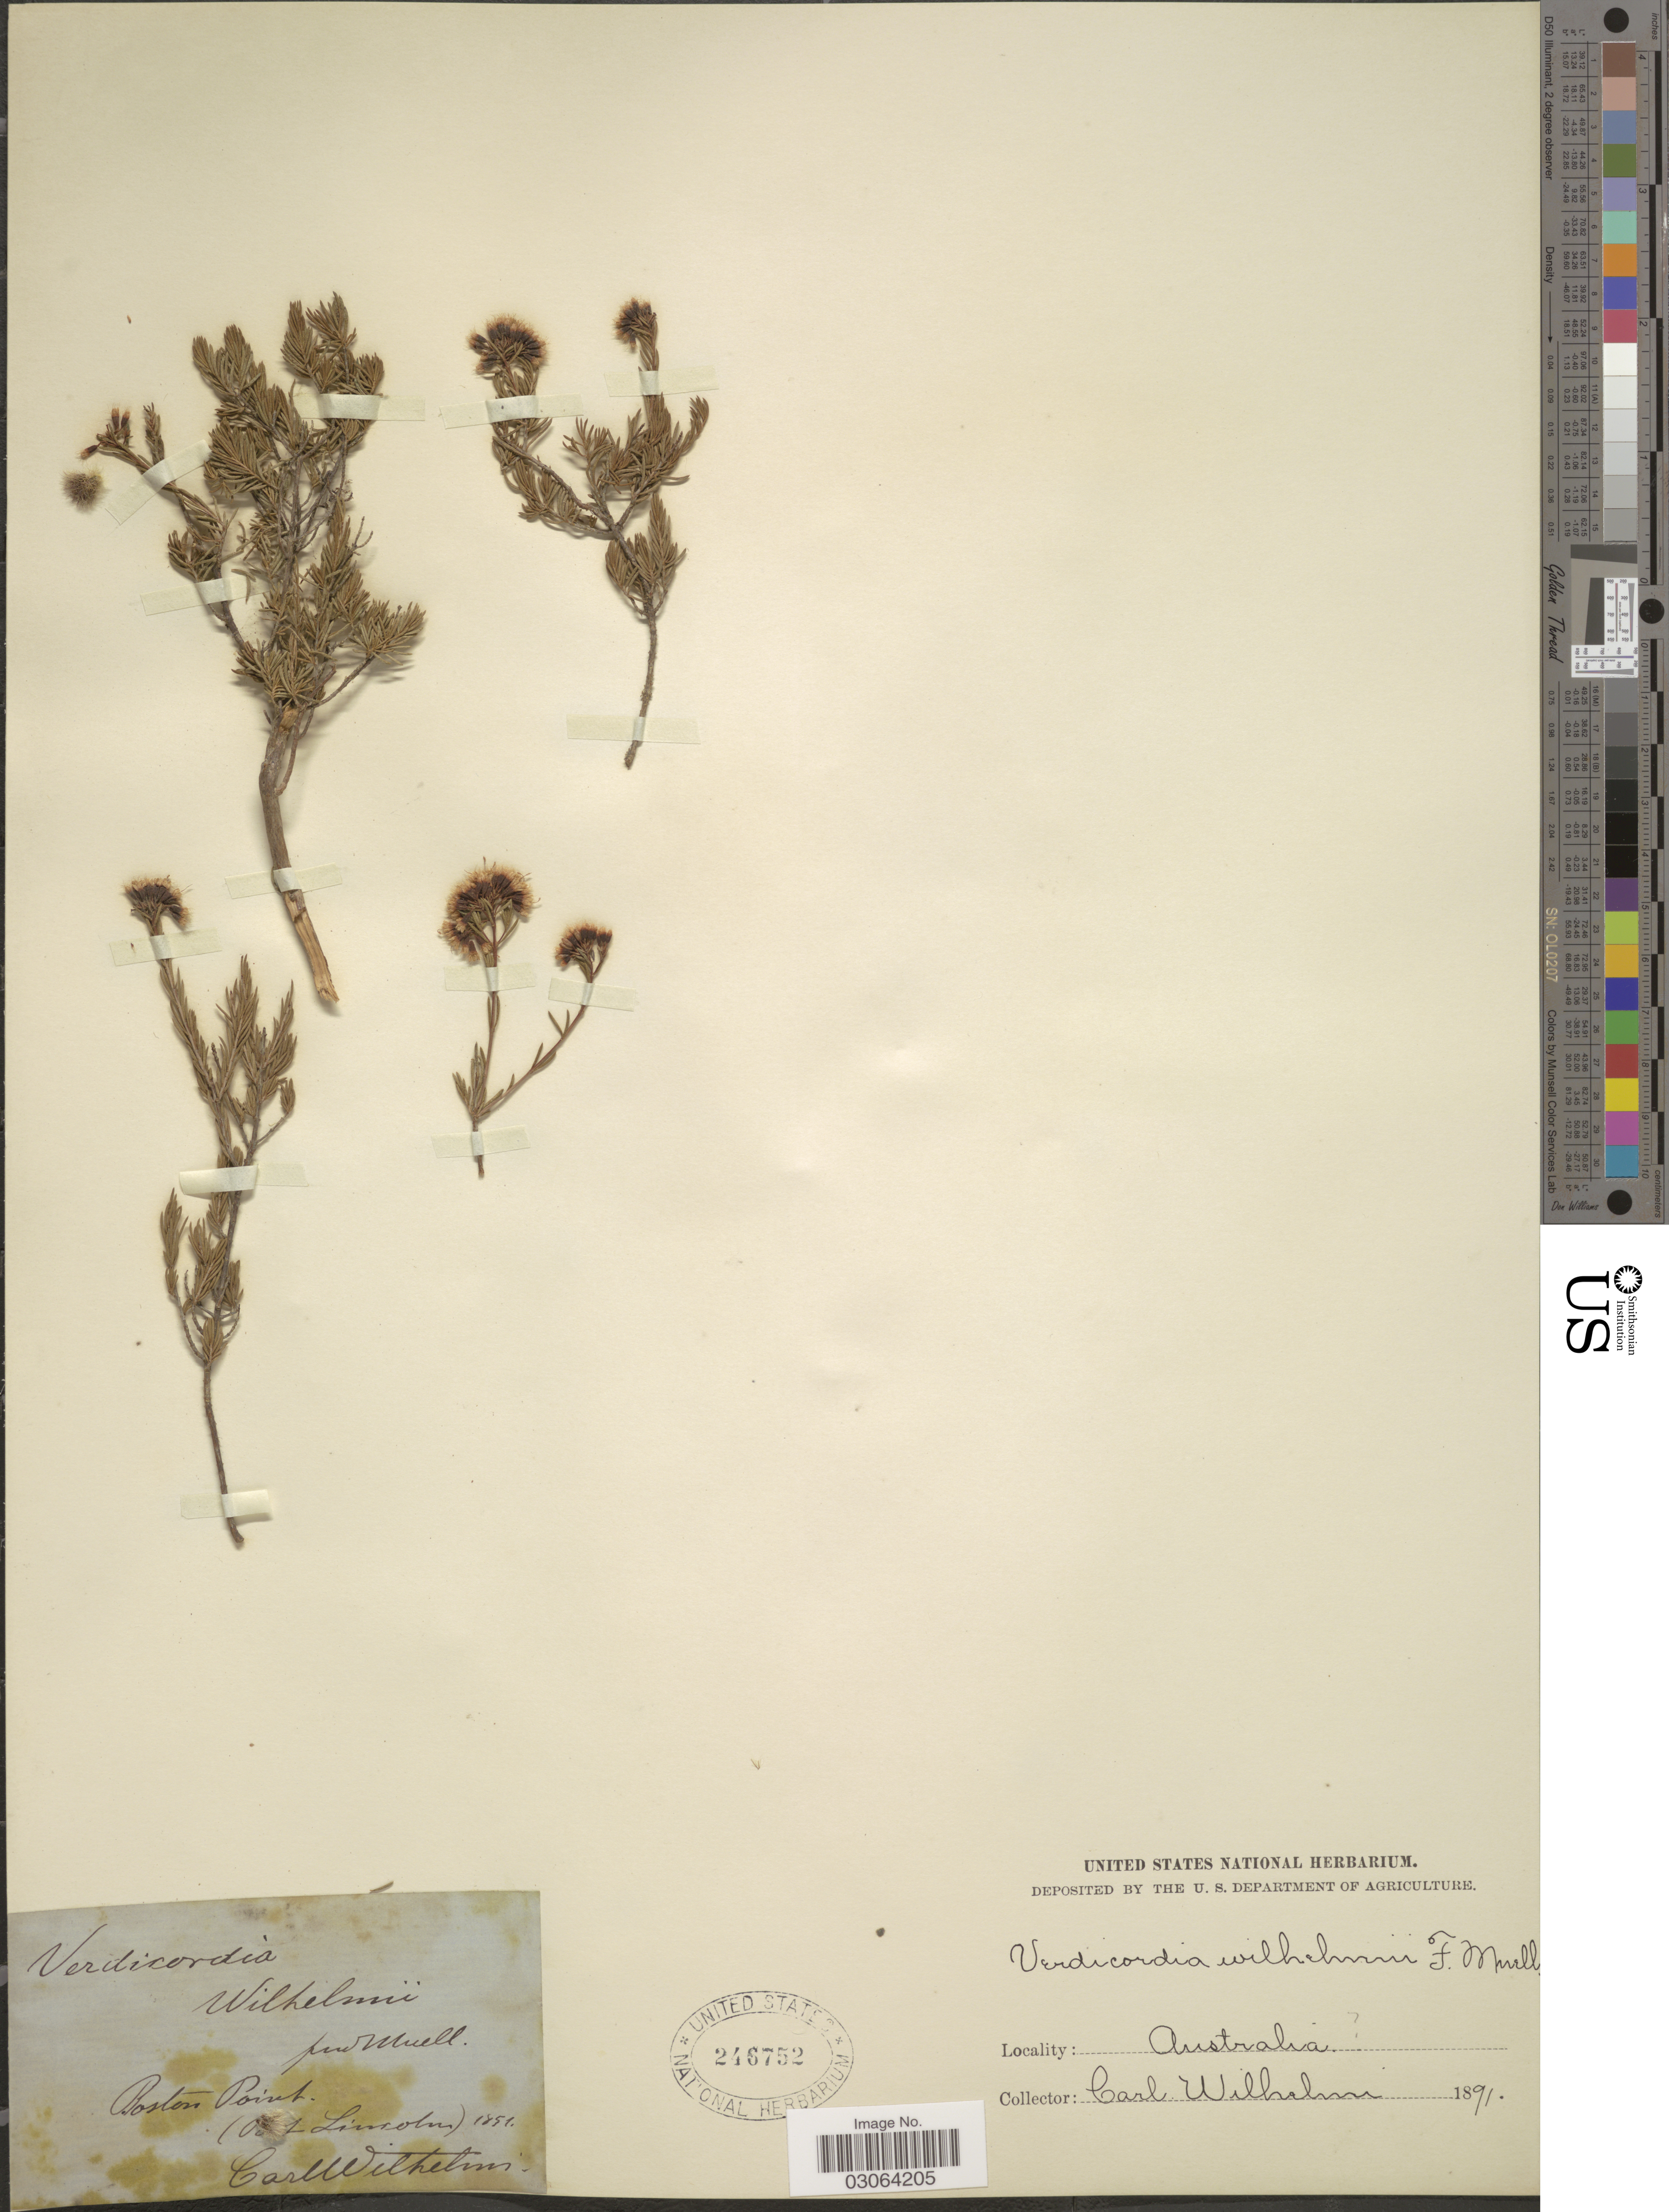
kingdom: Plantae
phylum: Tracheophyta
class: Magnoliopsida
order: Myrtales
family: Myrtaceae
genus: Verticordia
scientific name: Verticordia wilhelmii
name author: F. Muell.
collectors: C. Wilhelm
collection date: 1851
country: Australia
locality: Boston Point (Port Lincoln).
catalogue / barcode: US 246752